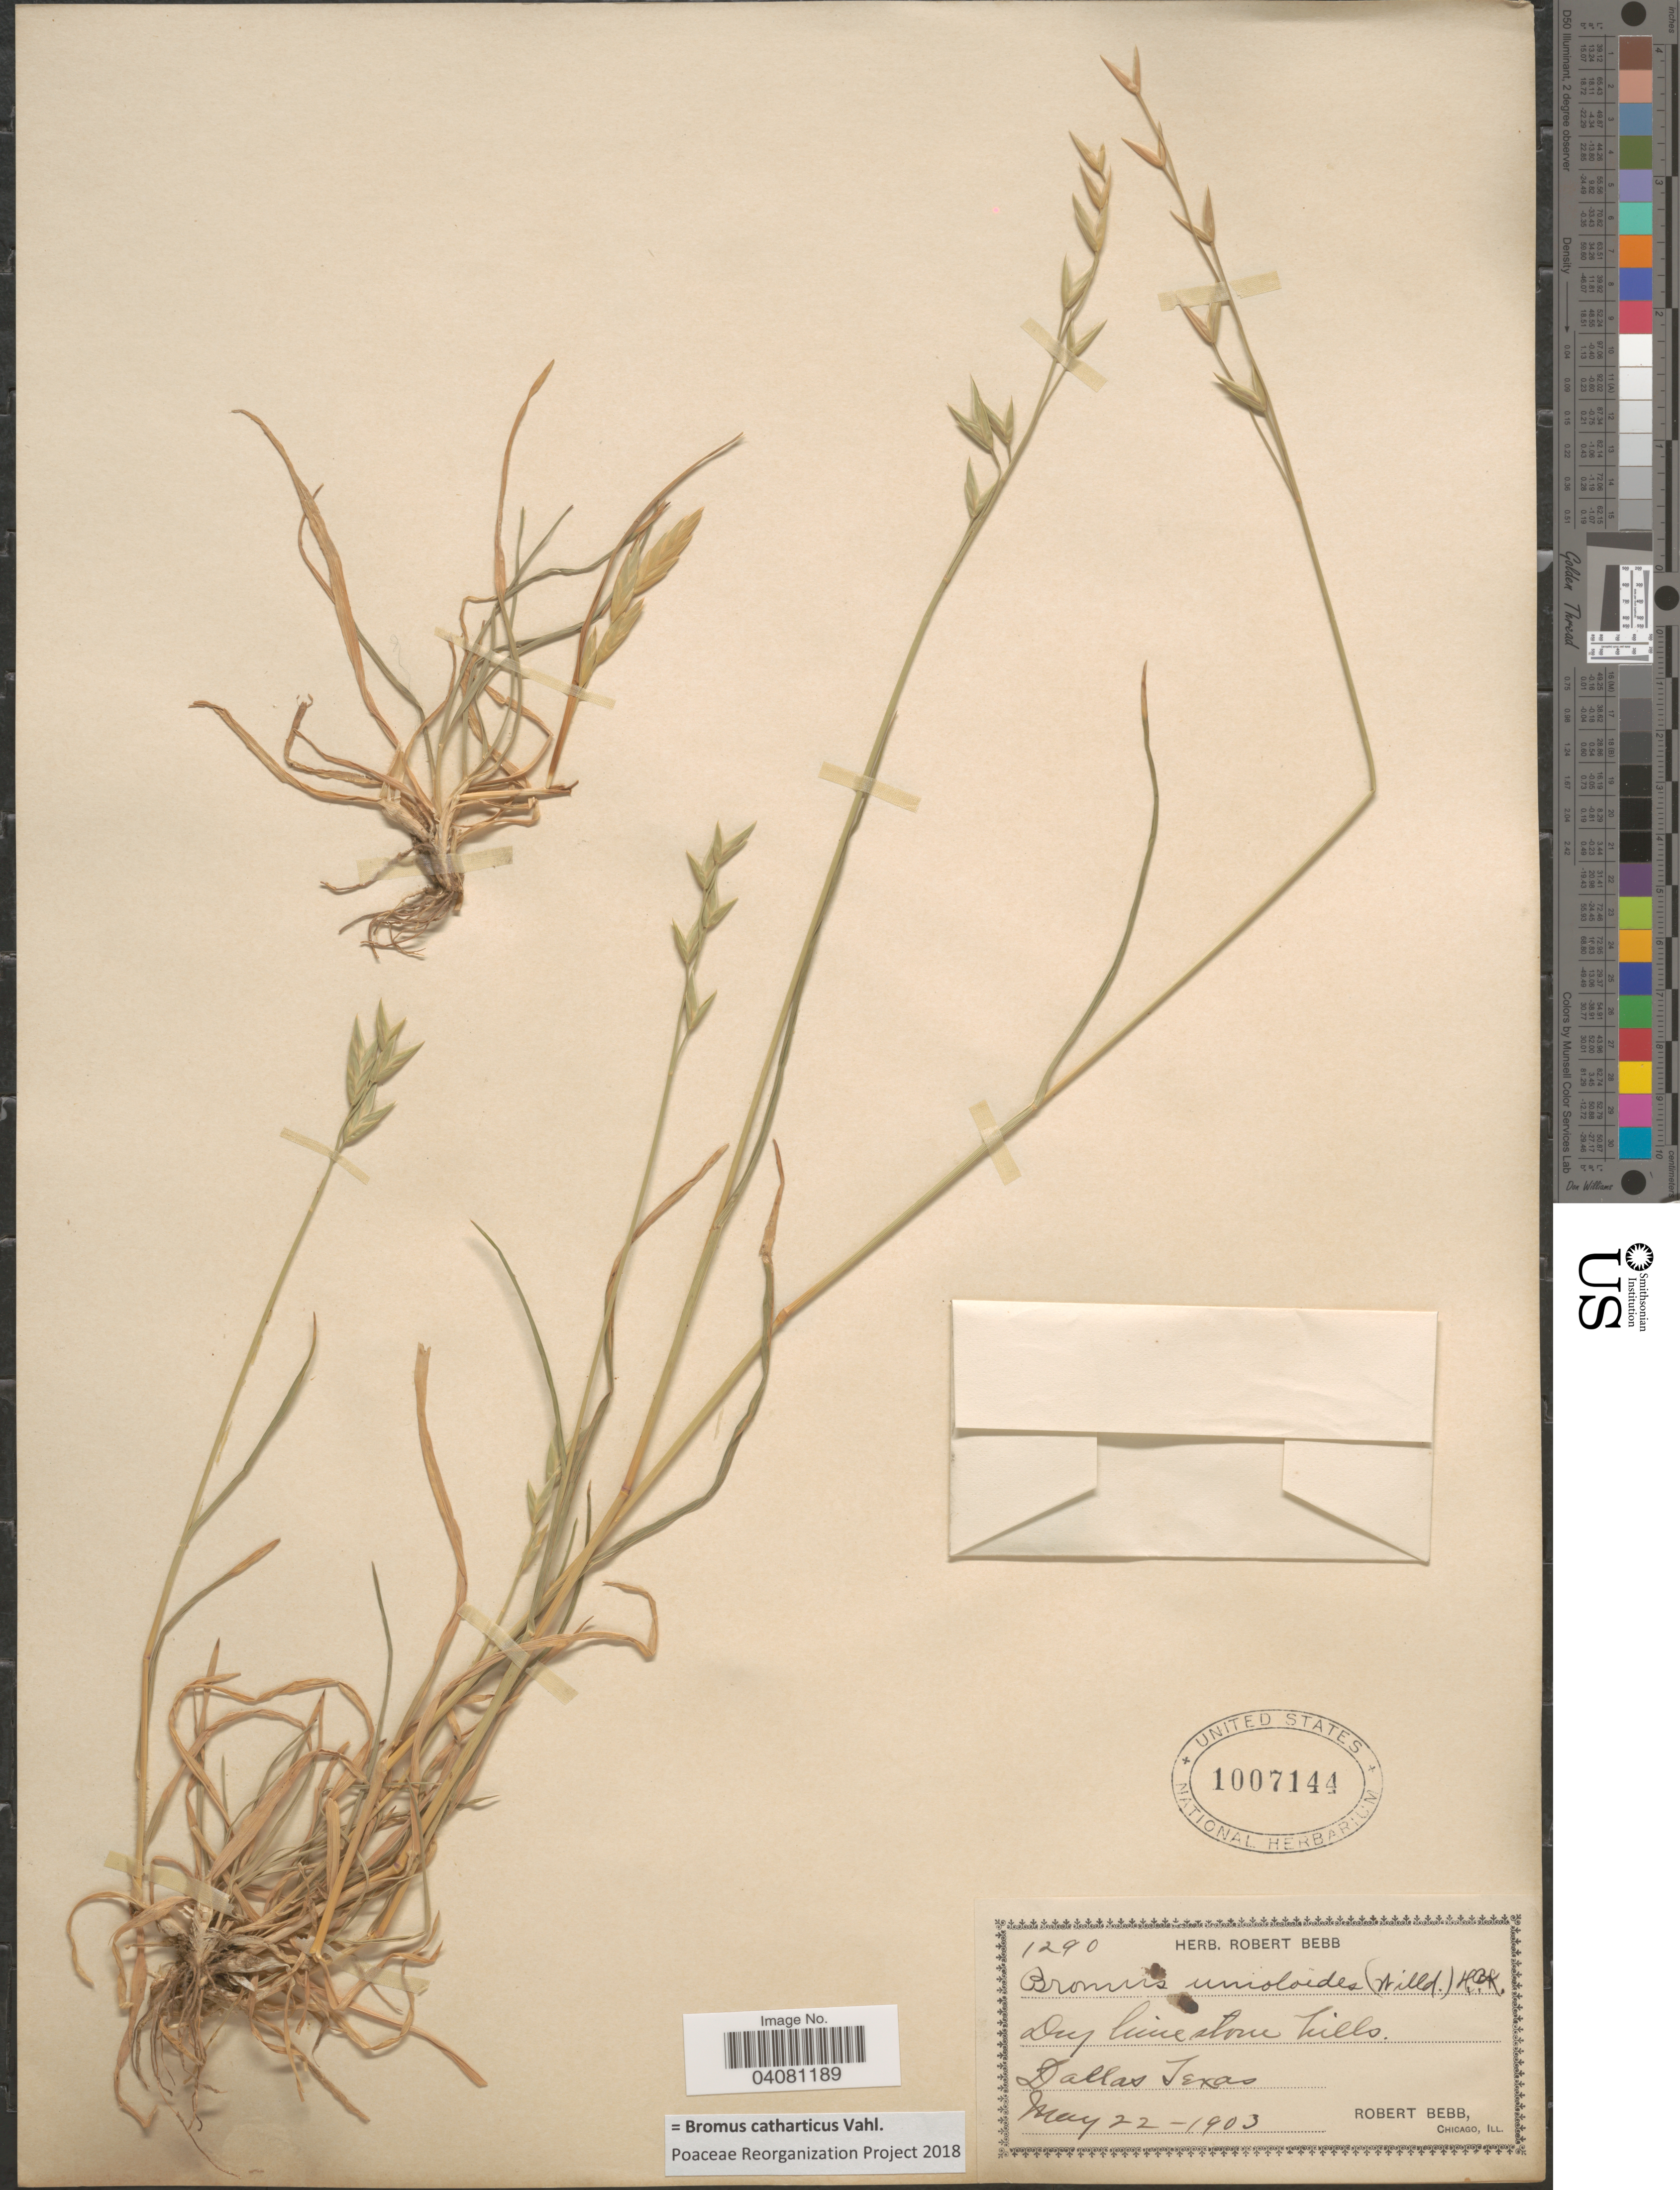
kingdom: Plantae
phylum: Tracheophyta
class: Liliopsida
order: Poales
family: Poaceae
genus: Bromus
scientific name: Bromus catharticus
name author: Vahl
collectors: R. Bebb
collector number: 1290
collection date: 1903-05-22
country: United States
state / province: Texas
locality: Dallas.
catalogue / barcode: US 1007144